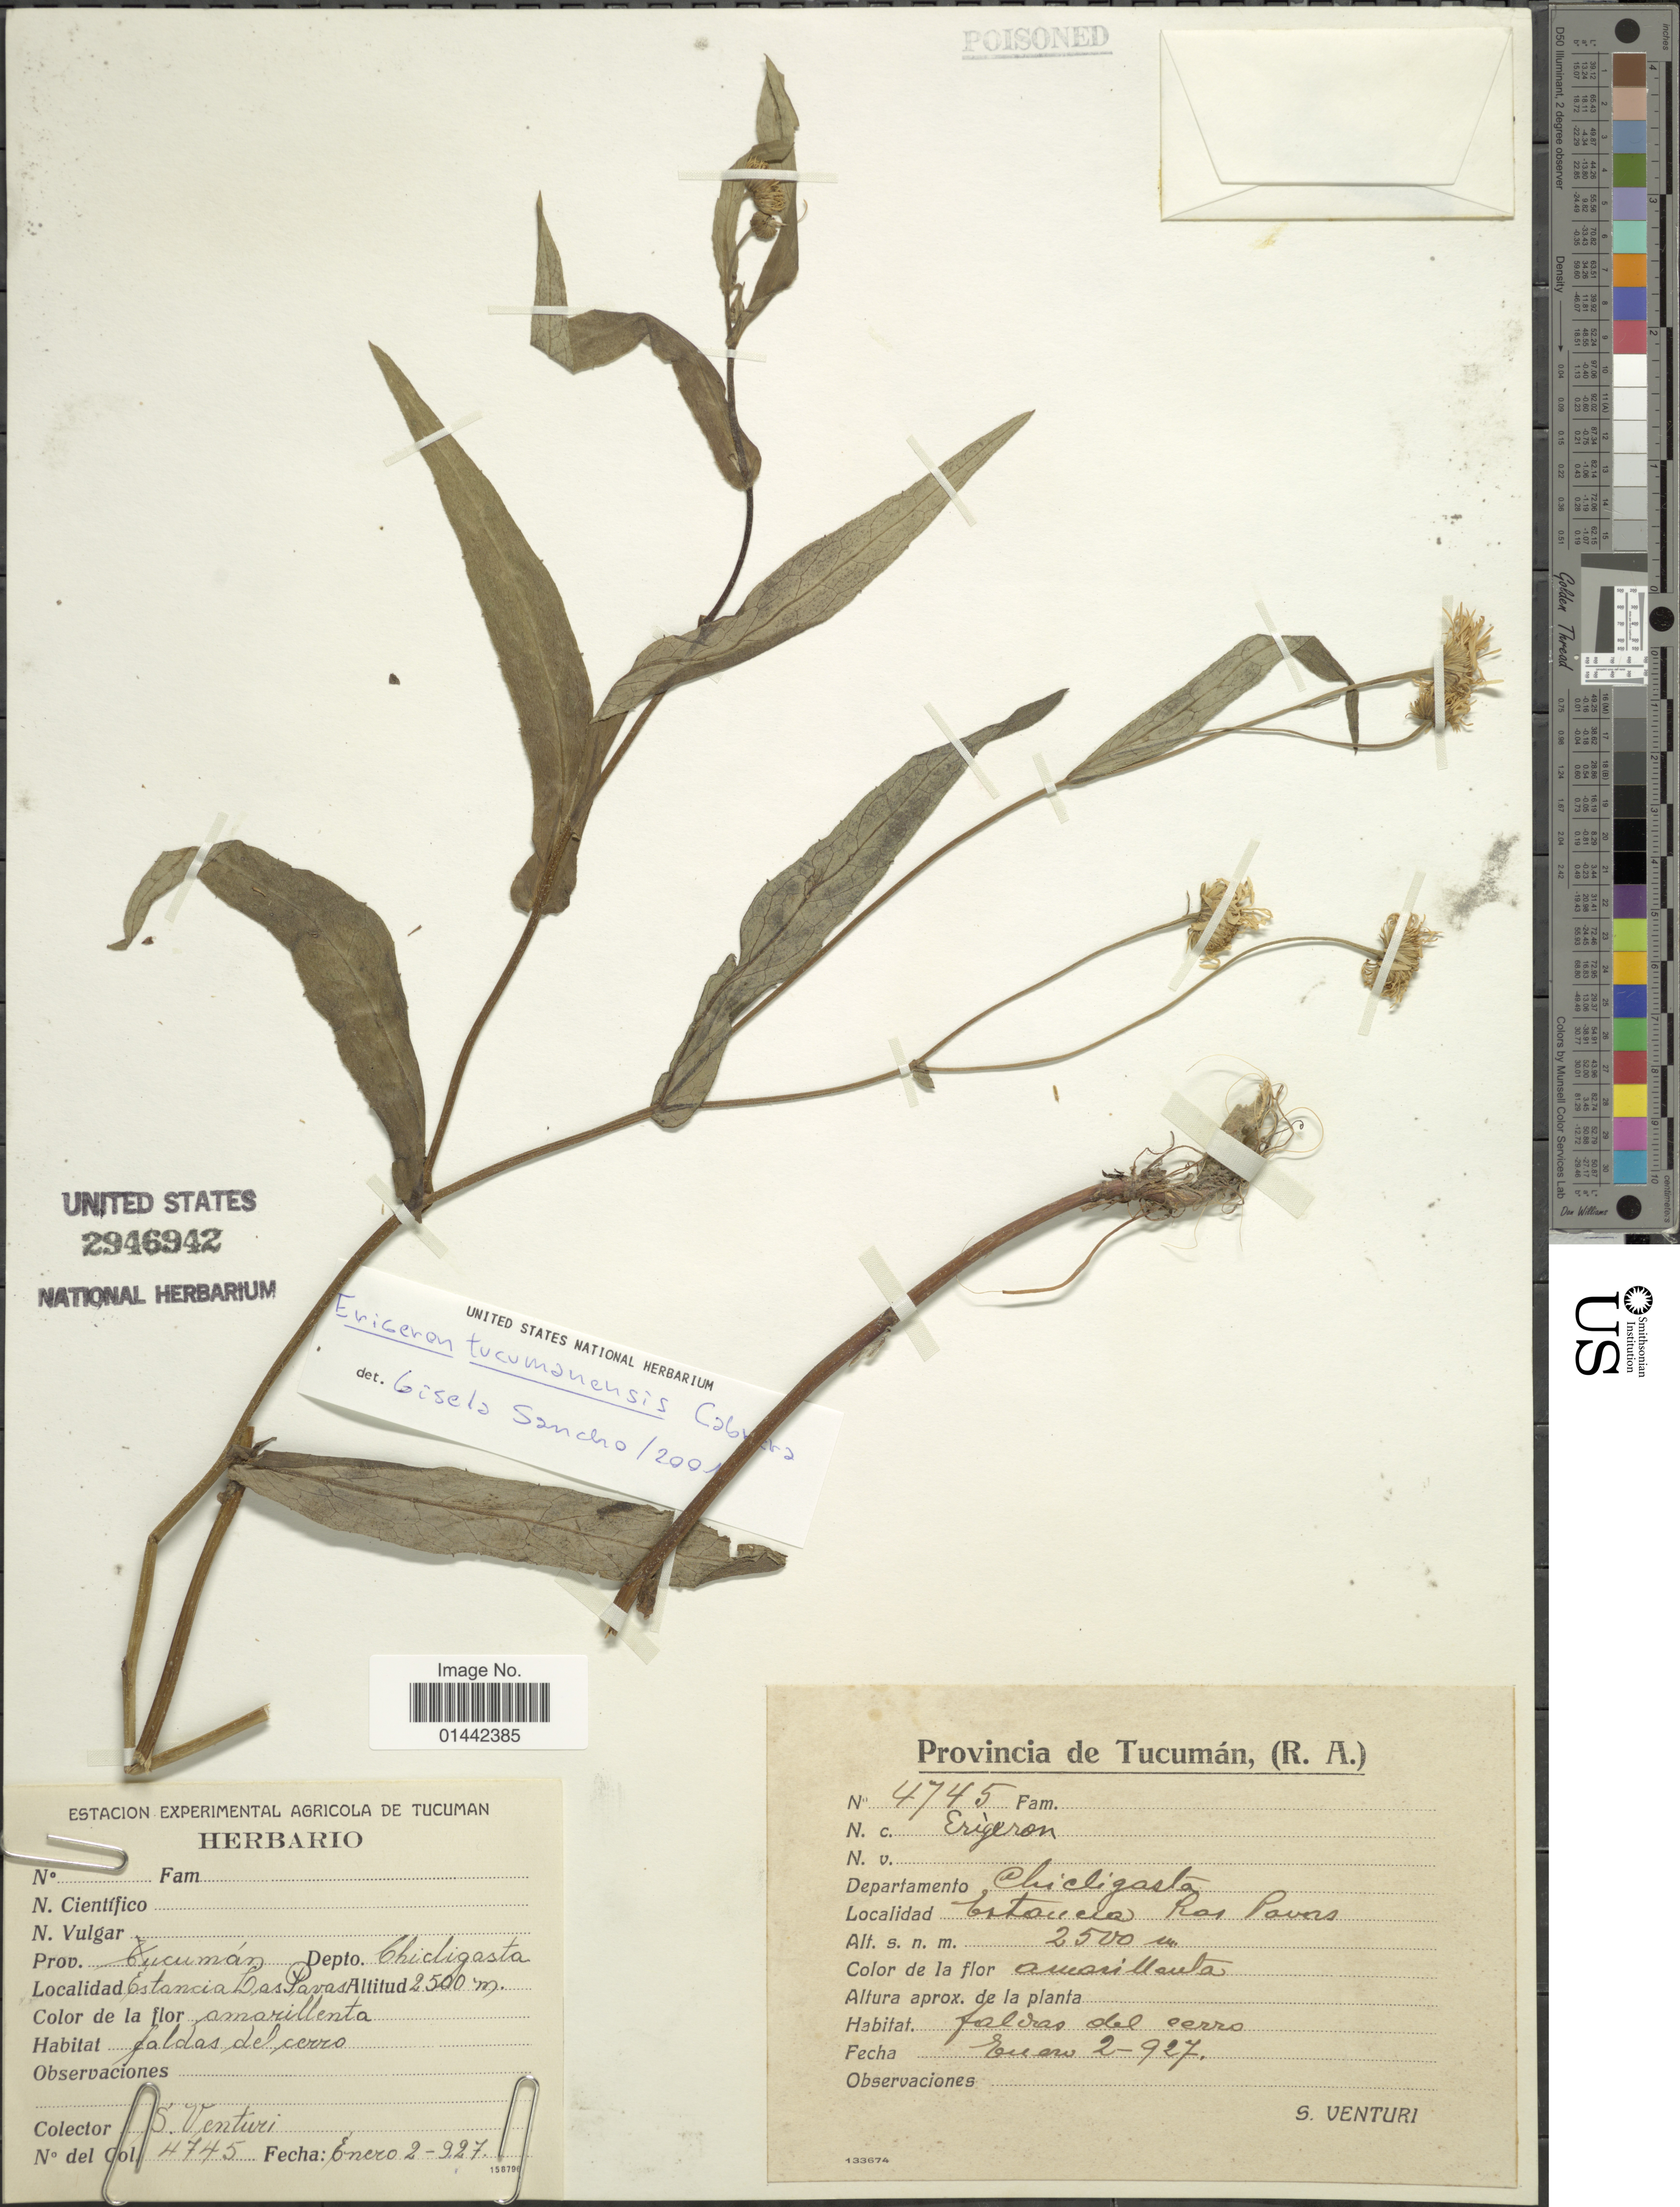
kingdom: Plantae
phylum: Tracheophyta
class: Magnoliopsida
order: Asterales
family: Asteraceae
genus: Erigeron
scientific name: Erigeron tucumanensis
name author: Cabrera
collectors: S. Venturi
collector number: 4745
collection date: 1927-01-02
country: Argentina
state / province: Tucuman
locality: (R.A.) Departamento Chicligasta, Estancia Las Pavas, caldas de cerro.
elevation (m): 2500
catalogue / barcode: US 2946942